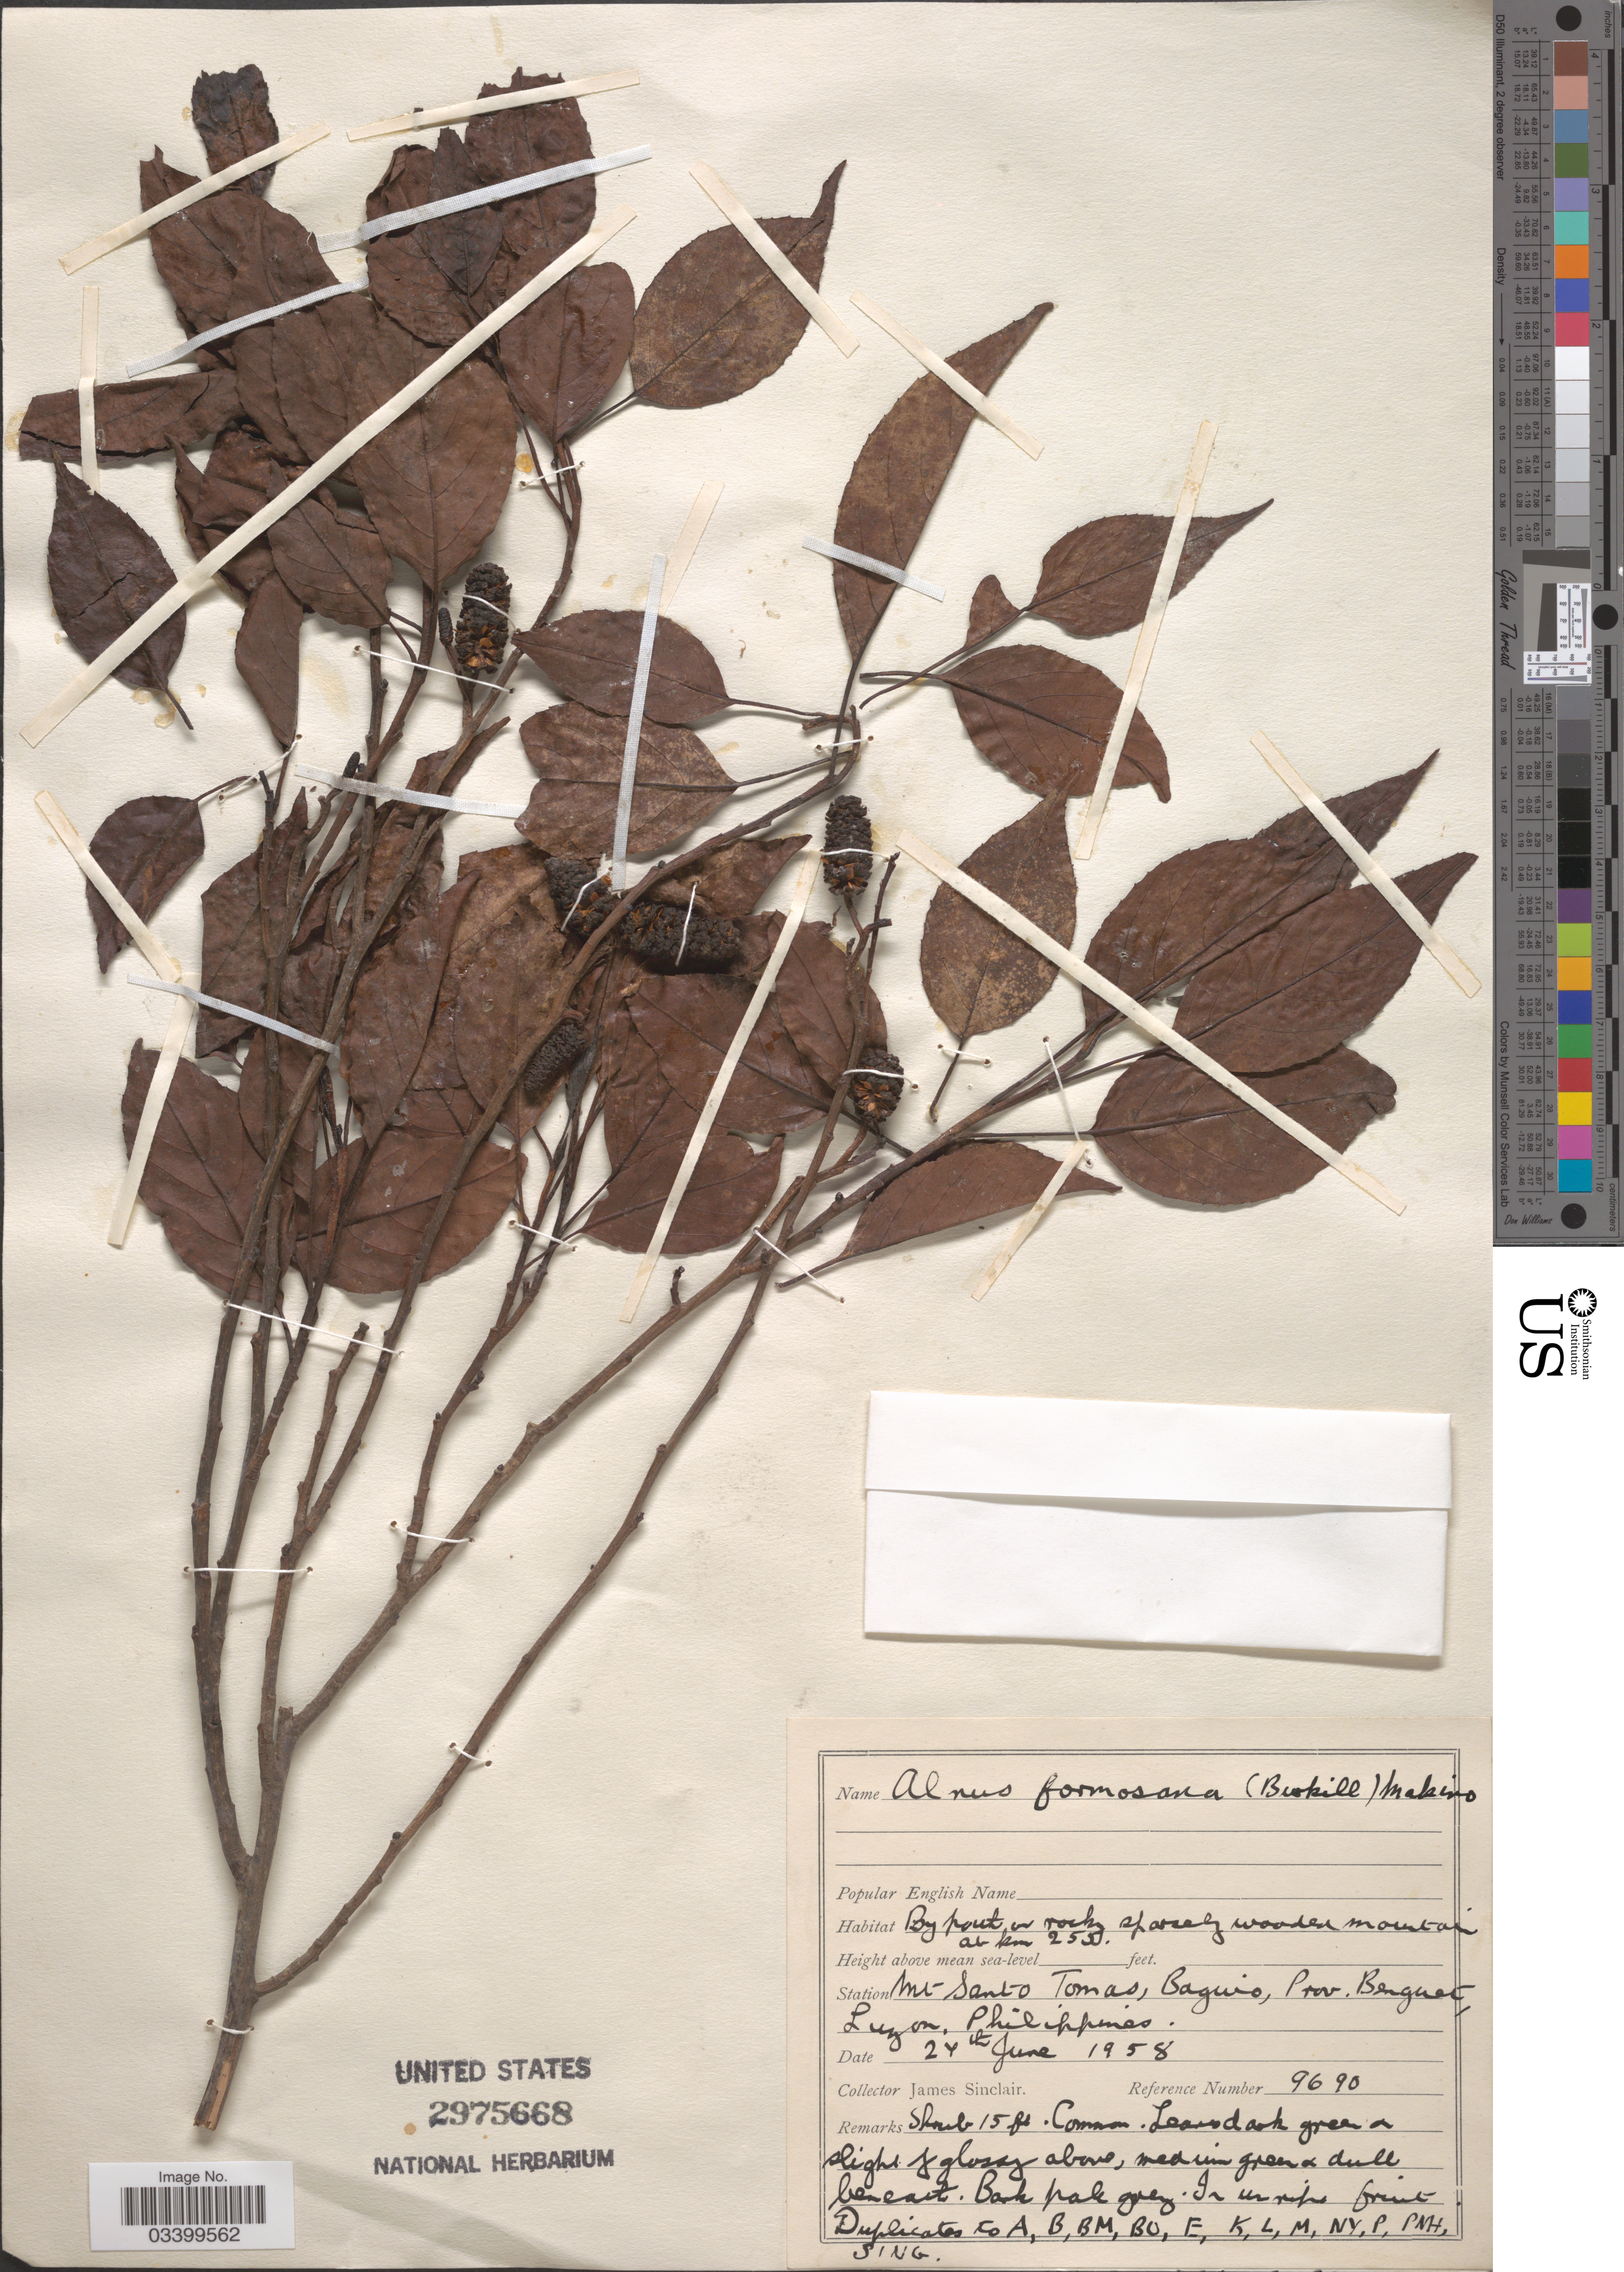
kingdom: Plantae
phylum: Tracheophyta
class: Magnoliopsida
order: Fagales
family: Betulaceae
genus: Alnus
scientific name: Alnus formosana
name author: (Burkill) Makino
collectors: J. Sinclair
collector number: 9690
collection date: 1958-06-24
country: Philippines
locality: Mountain at km 255. Station Mt Santo Tomas, Baguio, Prov. Benguet, Luzon.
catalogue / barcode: US 2975668